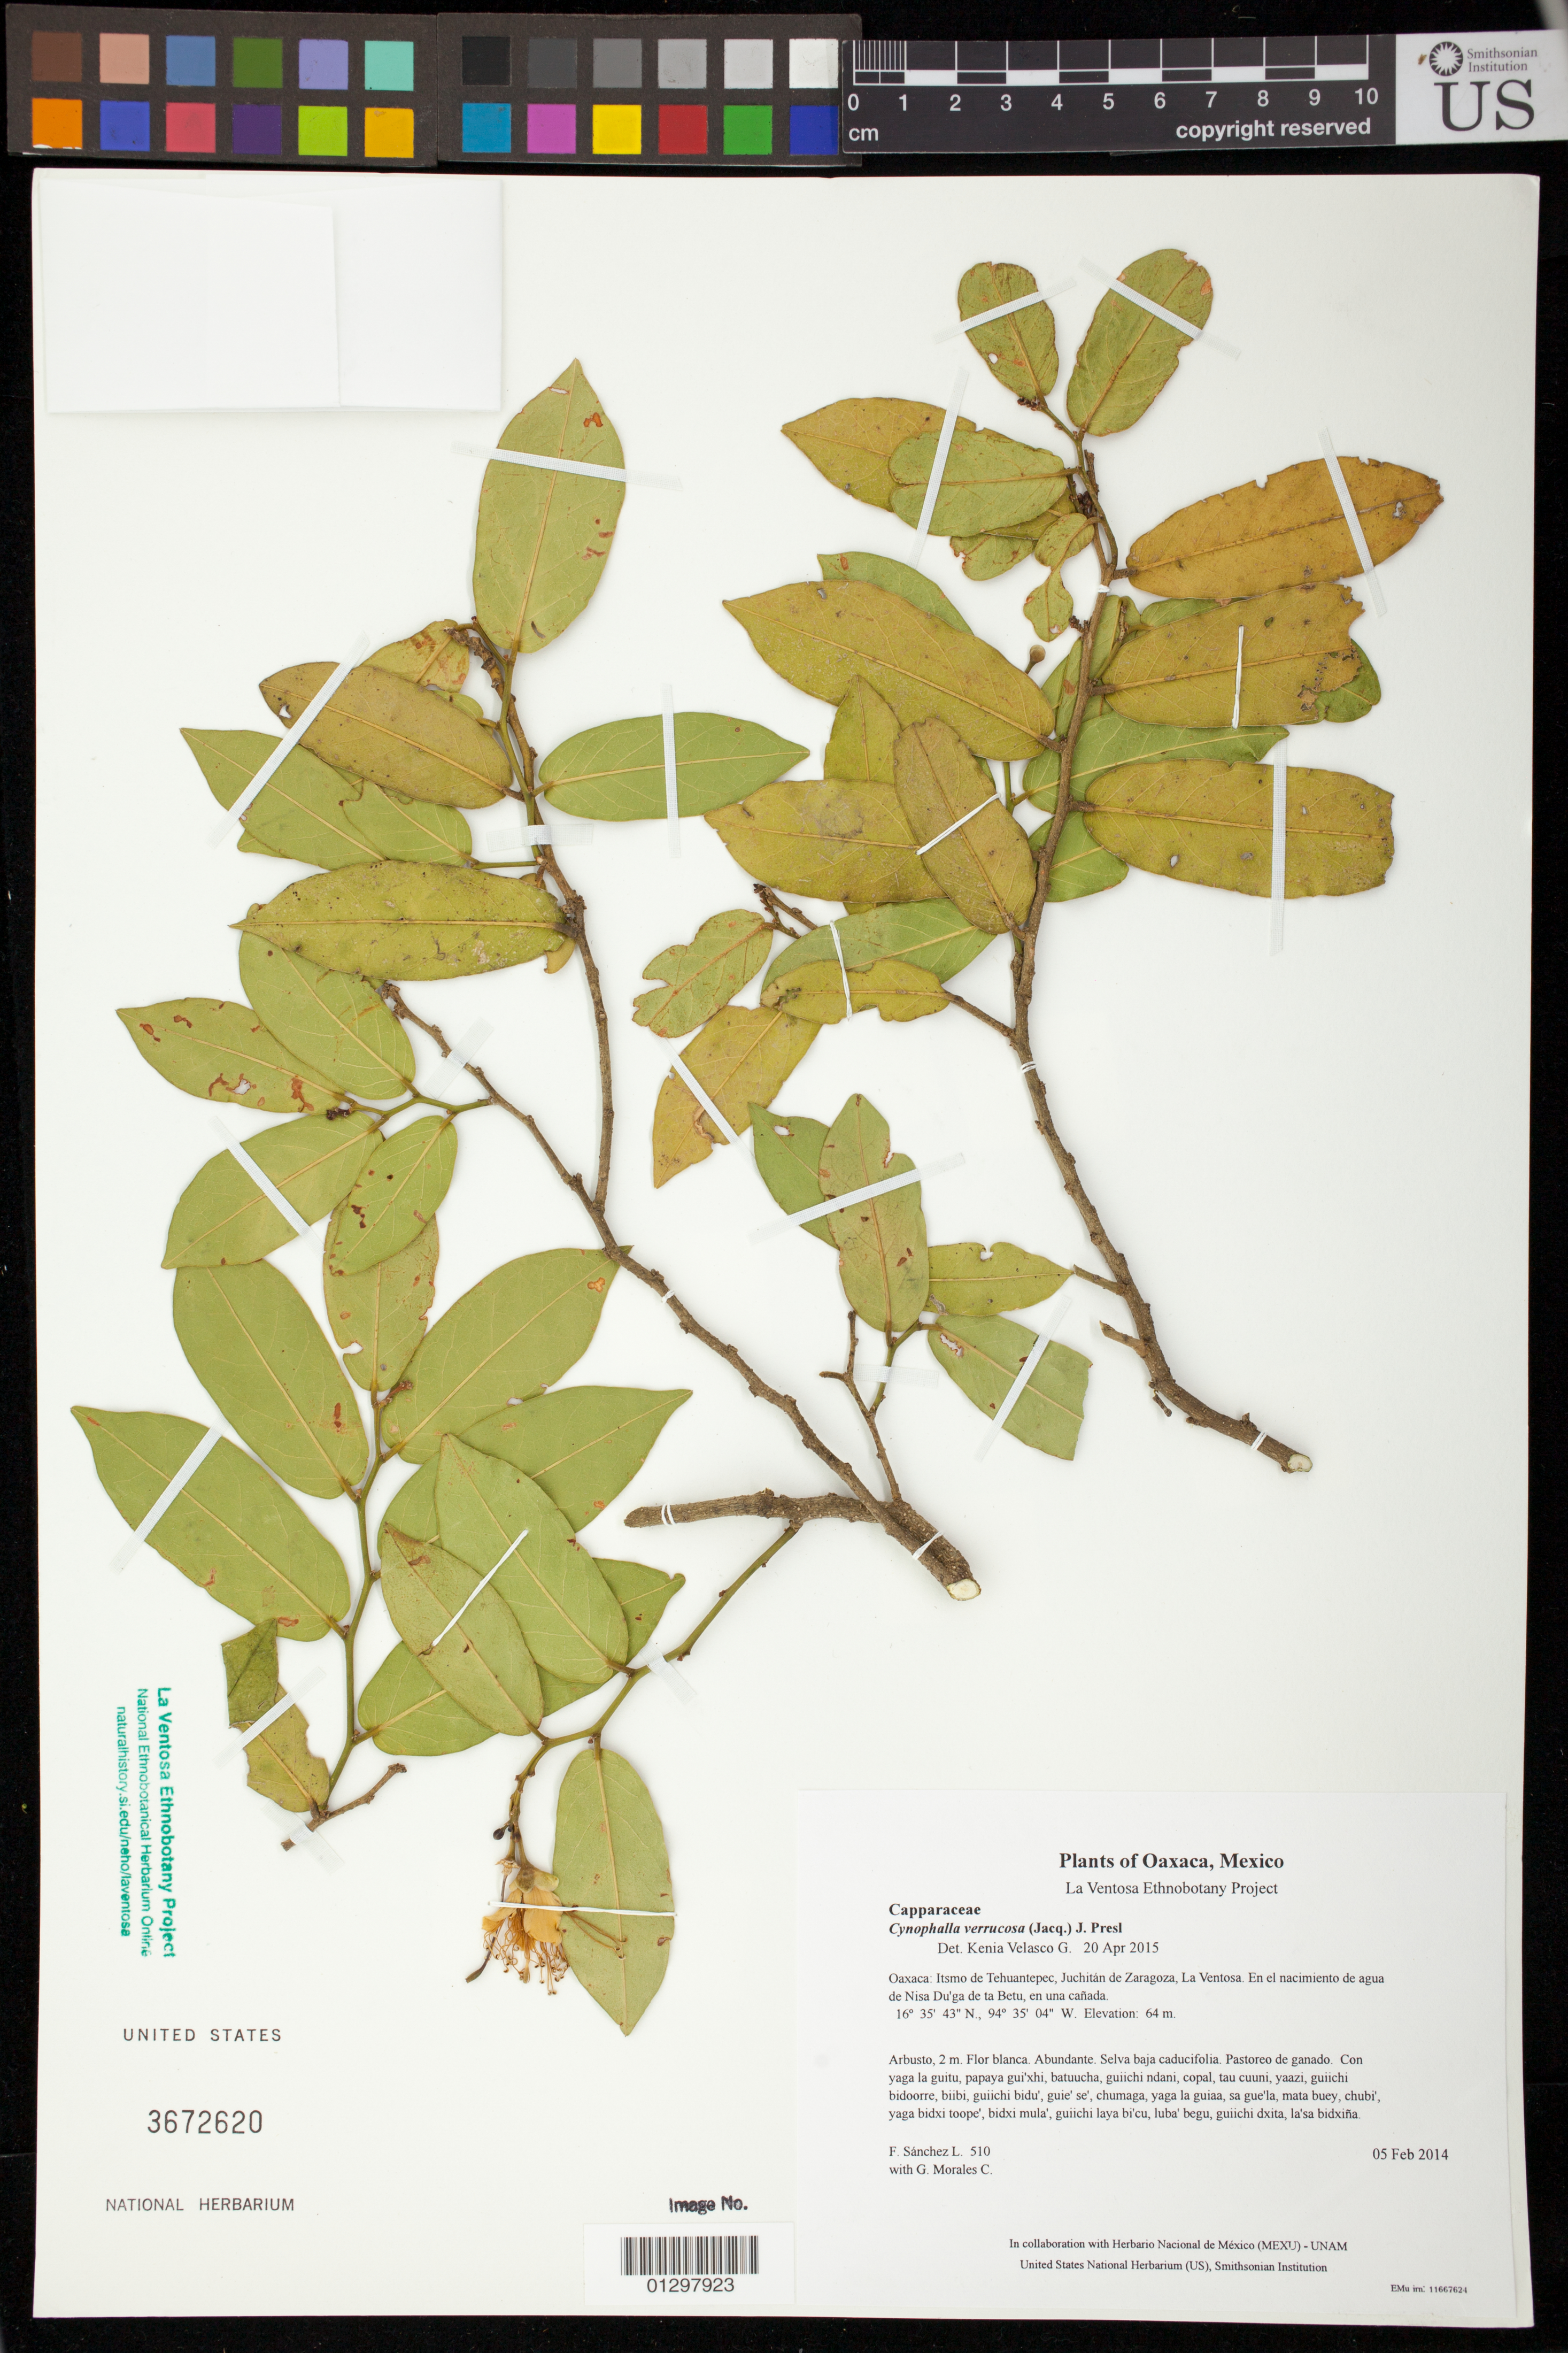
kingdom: Plantae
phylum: Tracheophyta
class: Magnoliopsida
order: Brassicales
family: Capparaceae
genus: Cynophalla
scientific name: Cynophalla verrucosa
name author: (Jacq.) J. Presl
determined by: Velasco G., Kenia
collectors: F. Sánchez L. & G. Morales C.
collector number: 510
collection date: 2014-02-05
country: Mexico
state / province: Oaxaca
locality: Itsmo de Tehuantepec, Juchitán de Zaragoza, La Ventosa. En el nacimiento de agua de Nisa Du'ga de ta Betu, en una cañada.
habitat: Selva baja caducifolia. Pastoreo de ganado.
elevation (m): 64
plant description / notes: JEBOT, MEXU, SERO, US; Yaga xada. 2 m. Guie' naquichi'. Stale.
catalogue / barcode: US 3672620